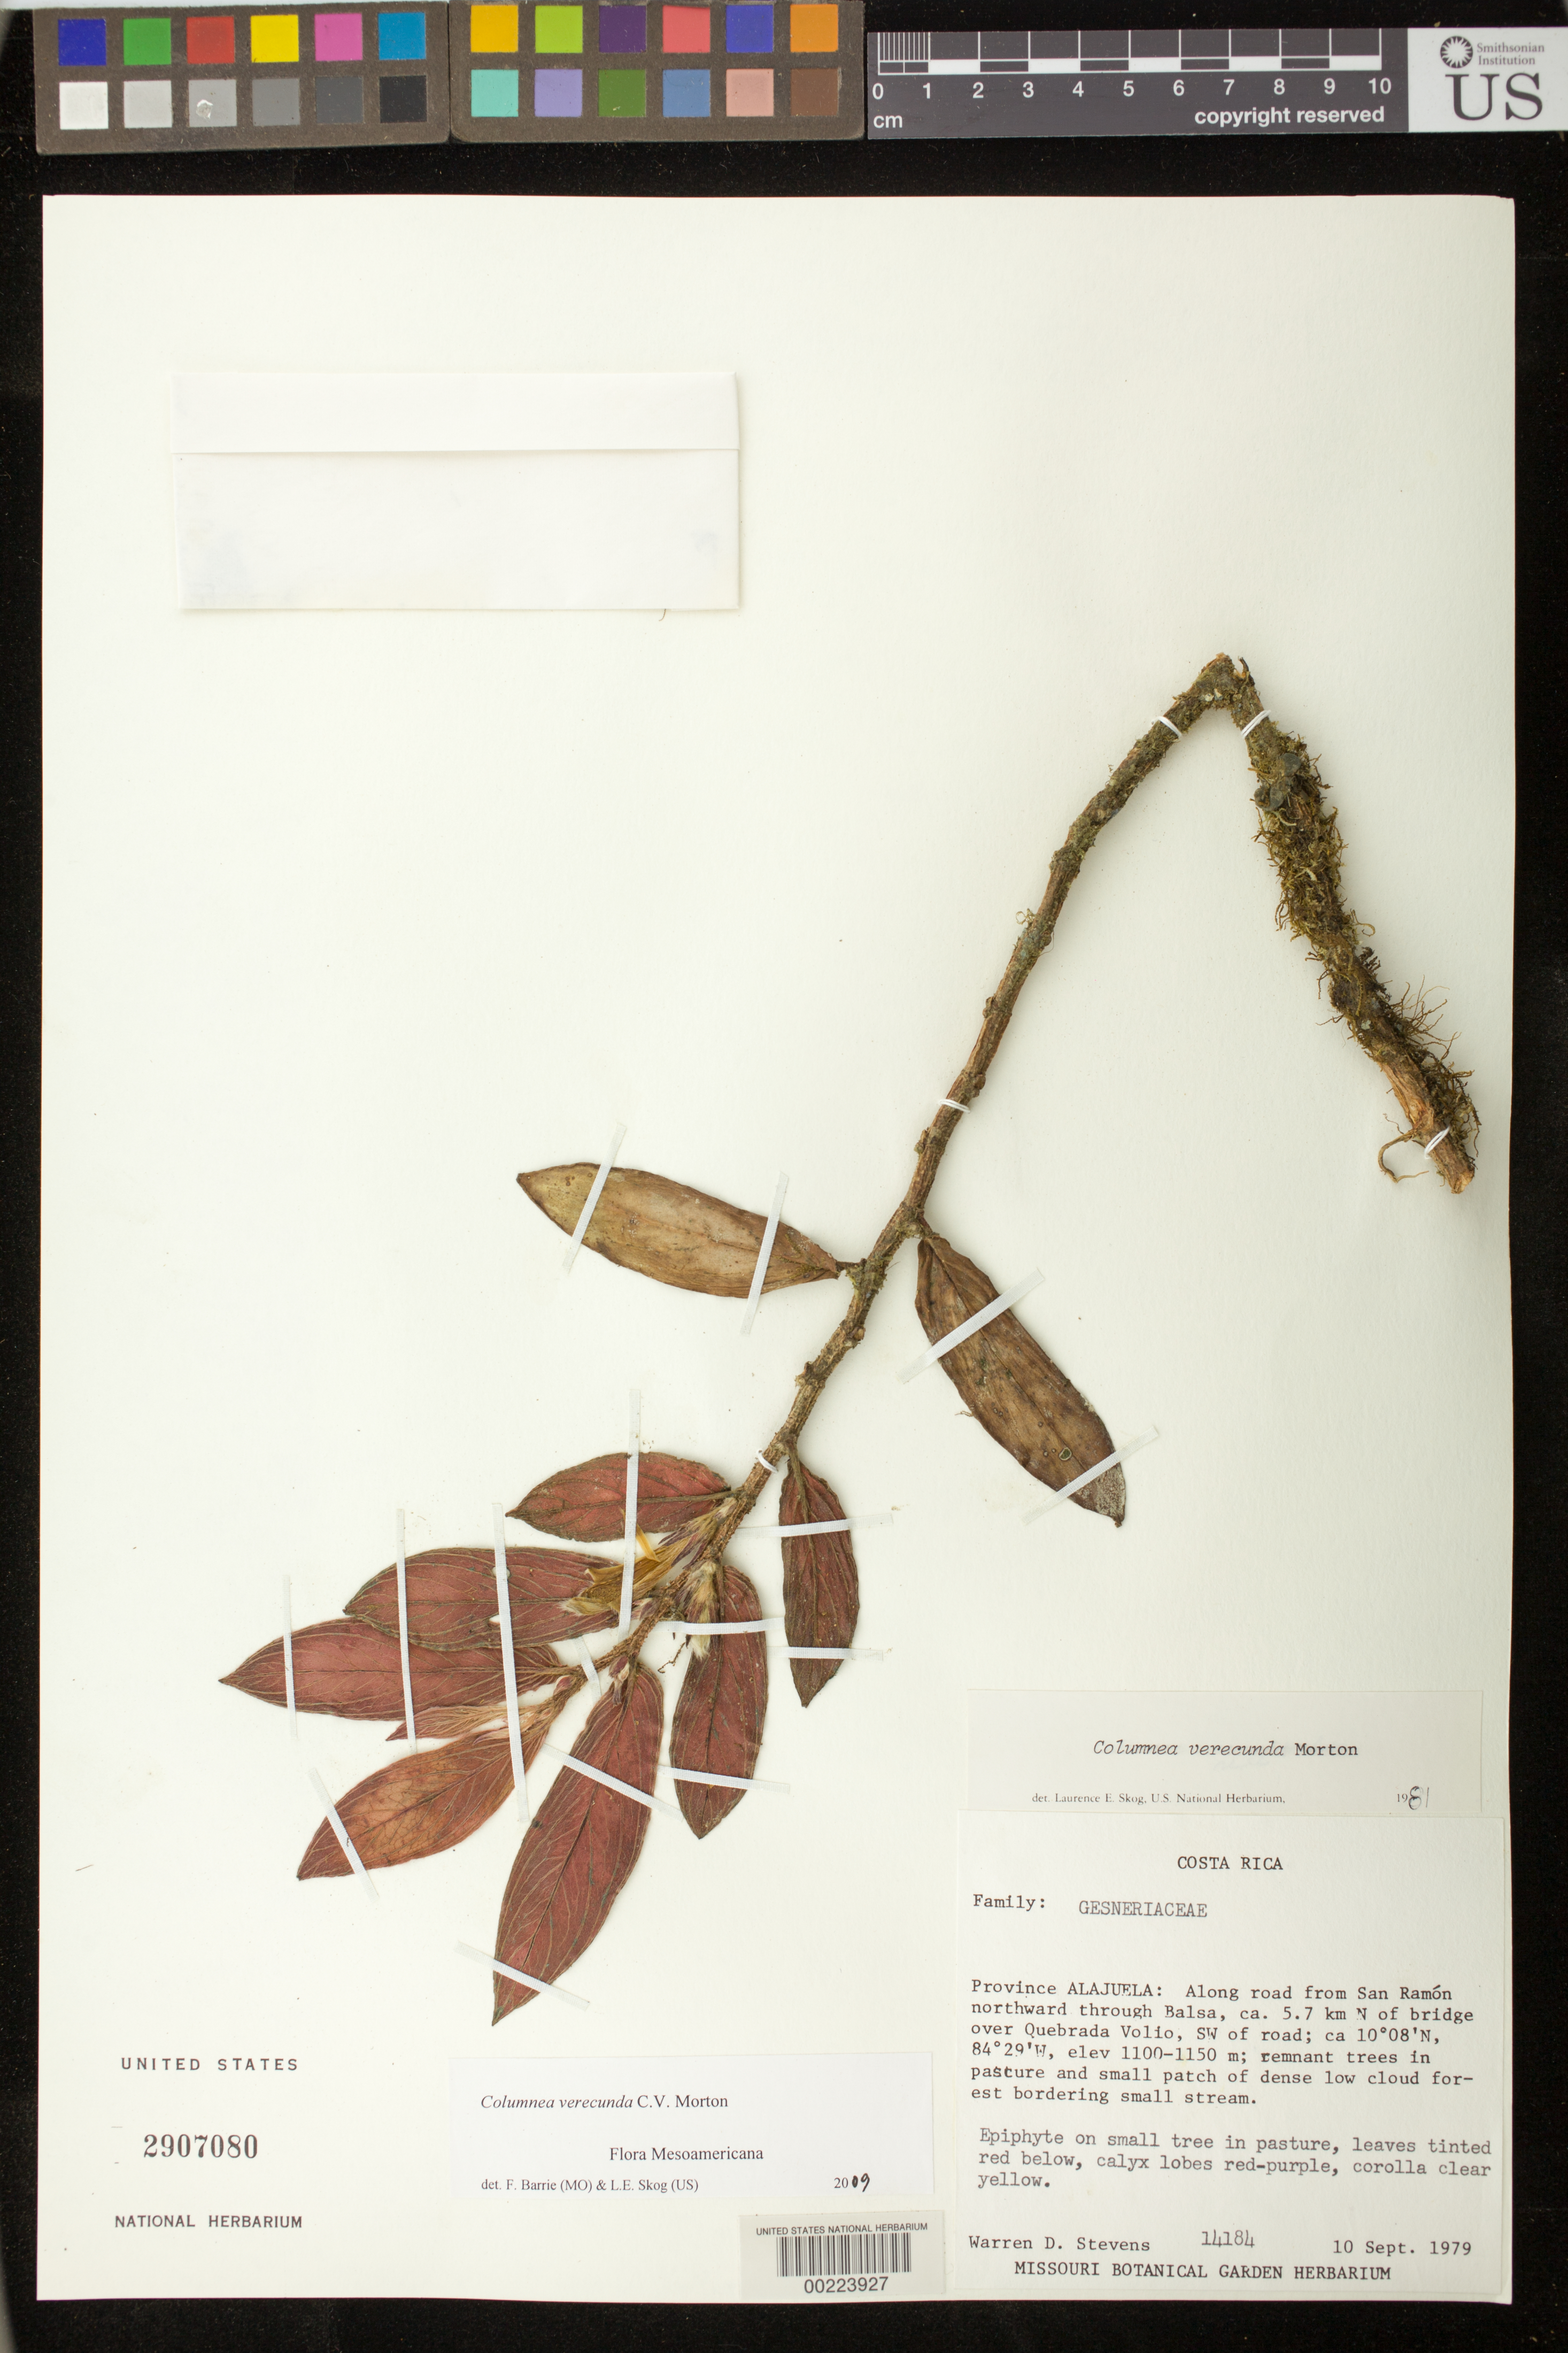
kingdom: Plantae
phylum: Tracheophyta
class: Magnoliopsida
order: Lamiales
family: Gesneriaceae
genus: Columnea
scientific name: Columnea verecunda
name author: C.V. Morton in Standl.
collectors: W. D. Stevens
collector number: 14184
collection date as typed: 10 Sep 1979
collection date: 1979-09-10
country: Costa Rica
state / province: Alajuela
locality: Along road from San Ramon northward through Balsa, ca 5.7 km N of bridge over Quebrada Volio, SW of road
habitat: Remnant trees in pasture + small patch of dense low cloud forest bordering..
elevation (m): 1100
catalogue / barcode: US 2907080